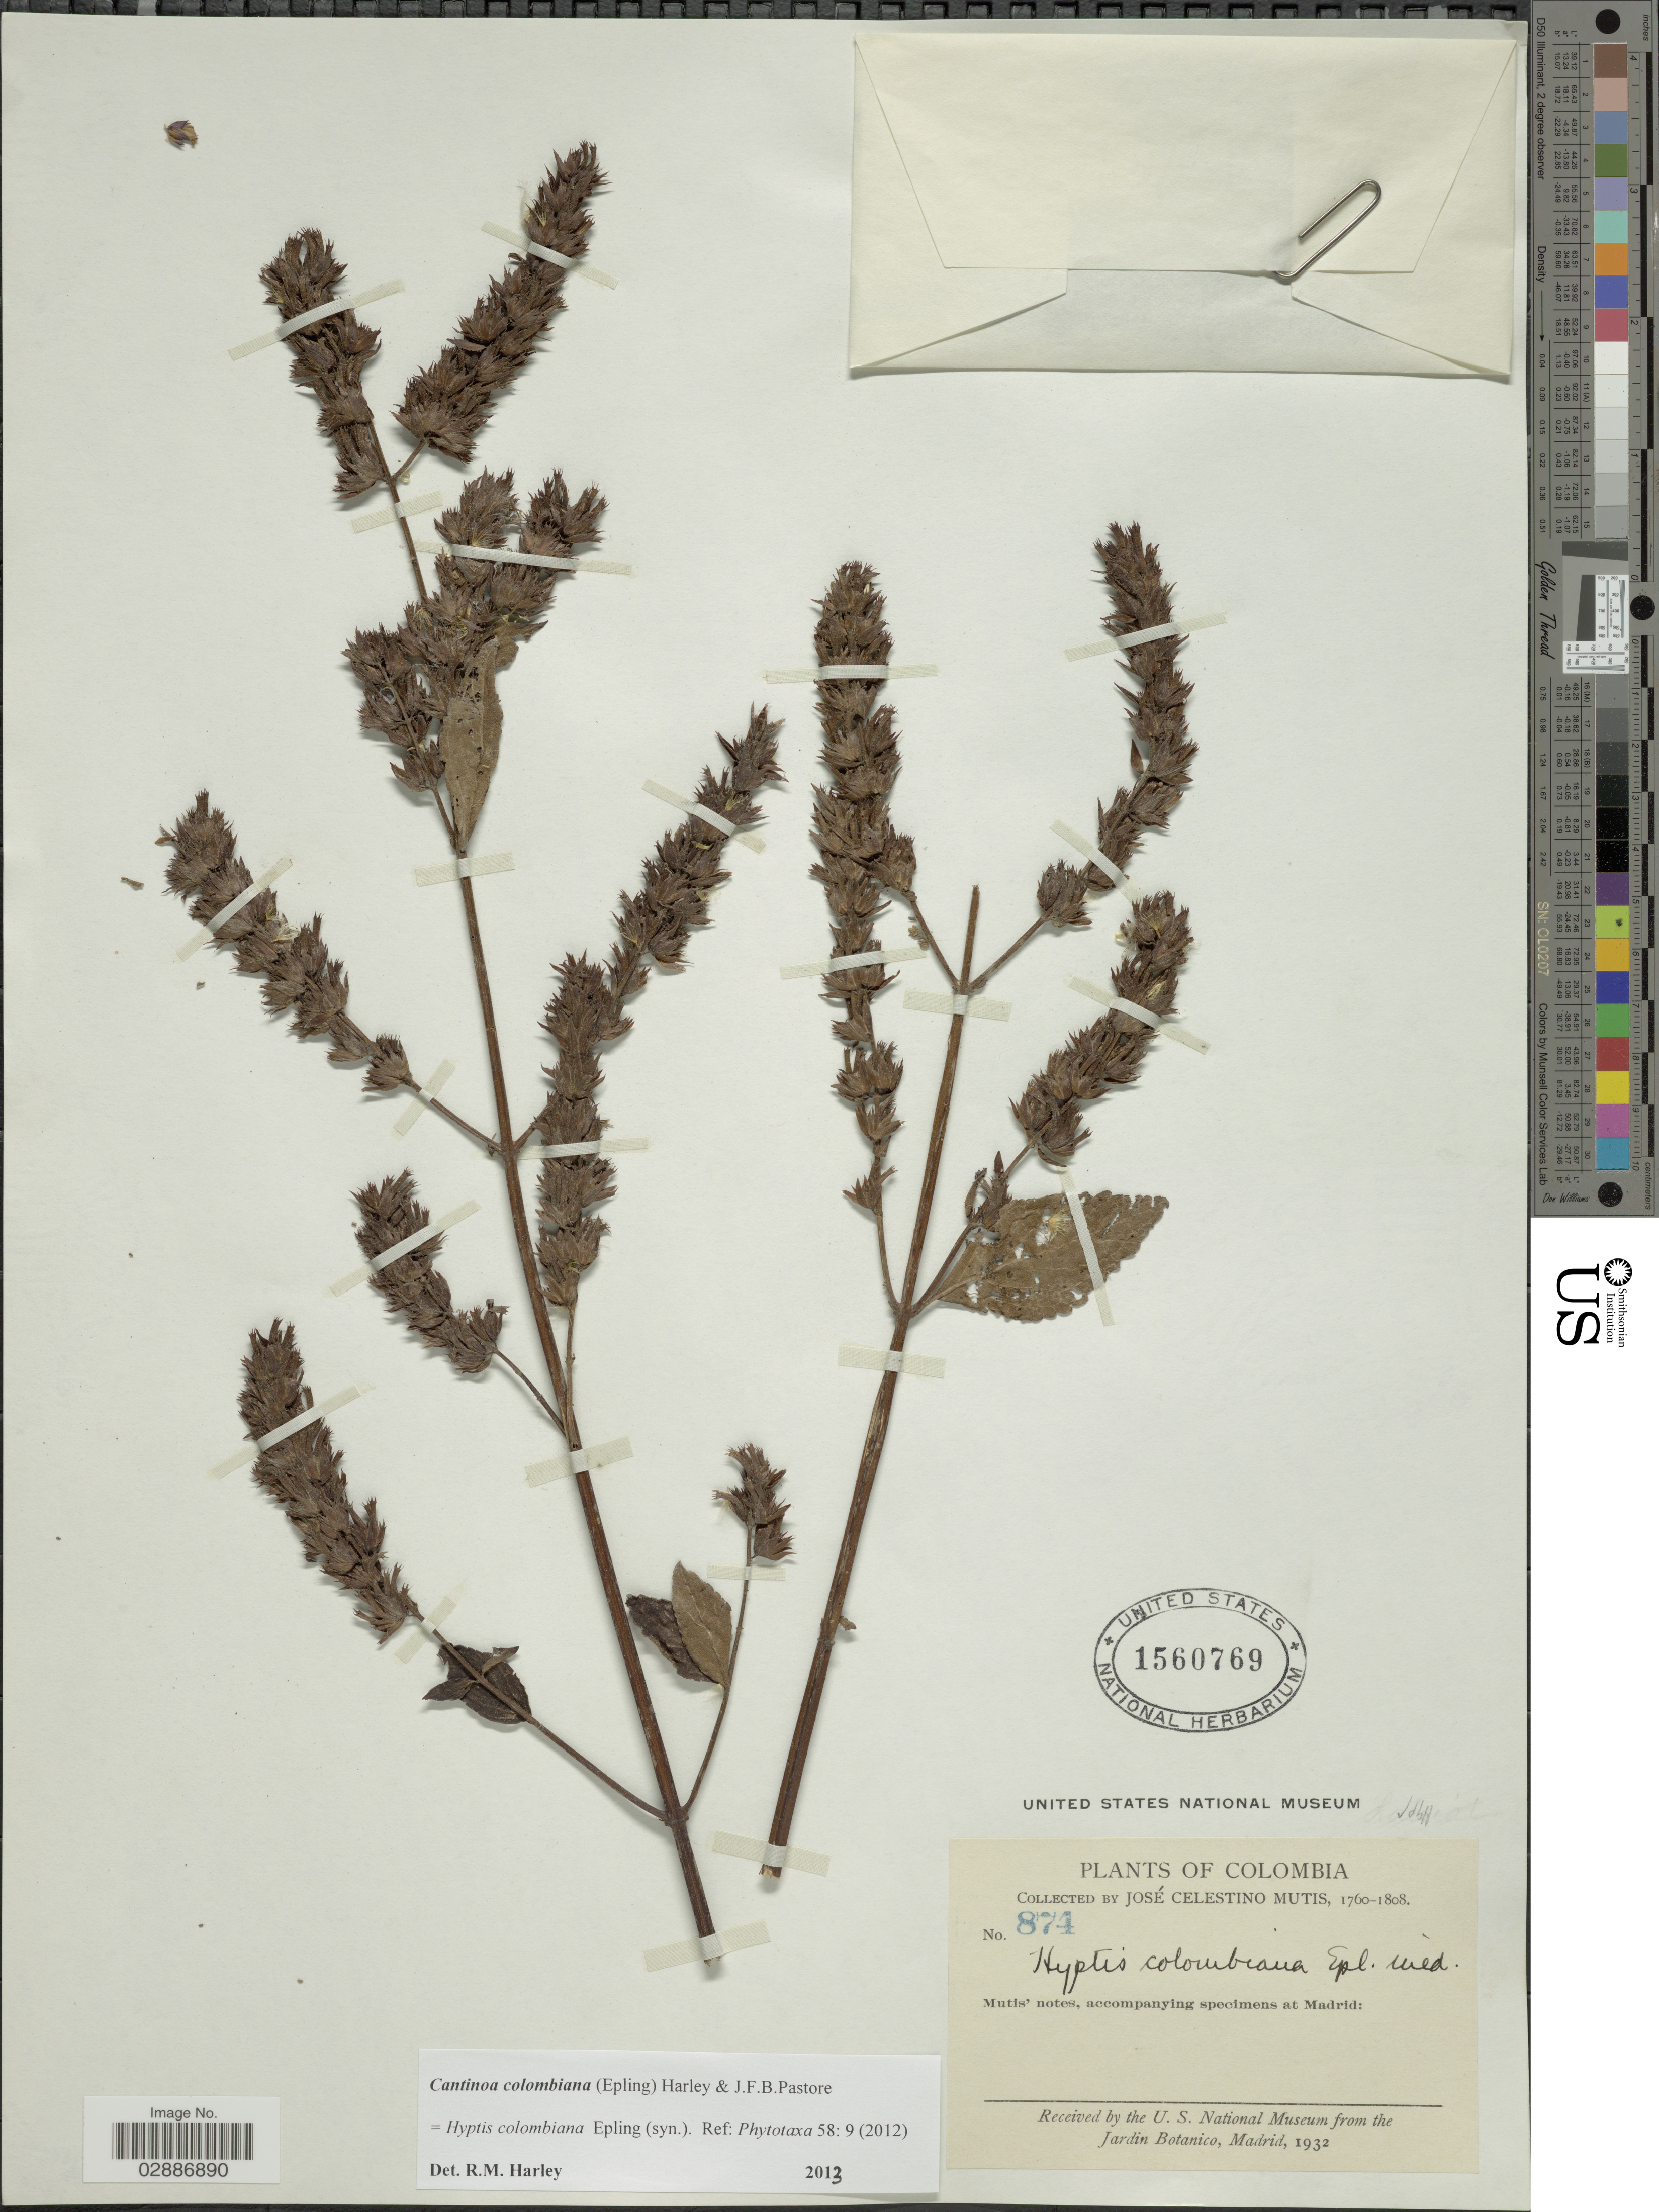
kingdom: Plantae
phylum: Tracheophyta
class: Magnoliopsida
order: Lamiales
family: Lamiaceae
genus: Cantinoa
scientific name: Cantinoa colombiana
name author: (Epling) Harley & J.F.B. Pastore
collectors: J. C. B. Mutis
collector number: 874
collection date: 1760/1808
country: Colombia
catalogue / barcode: US 1560769